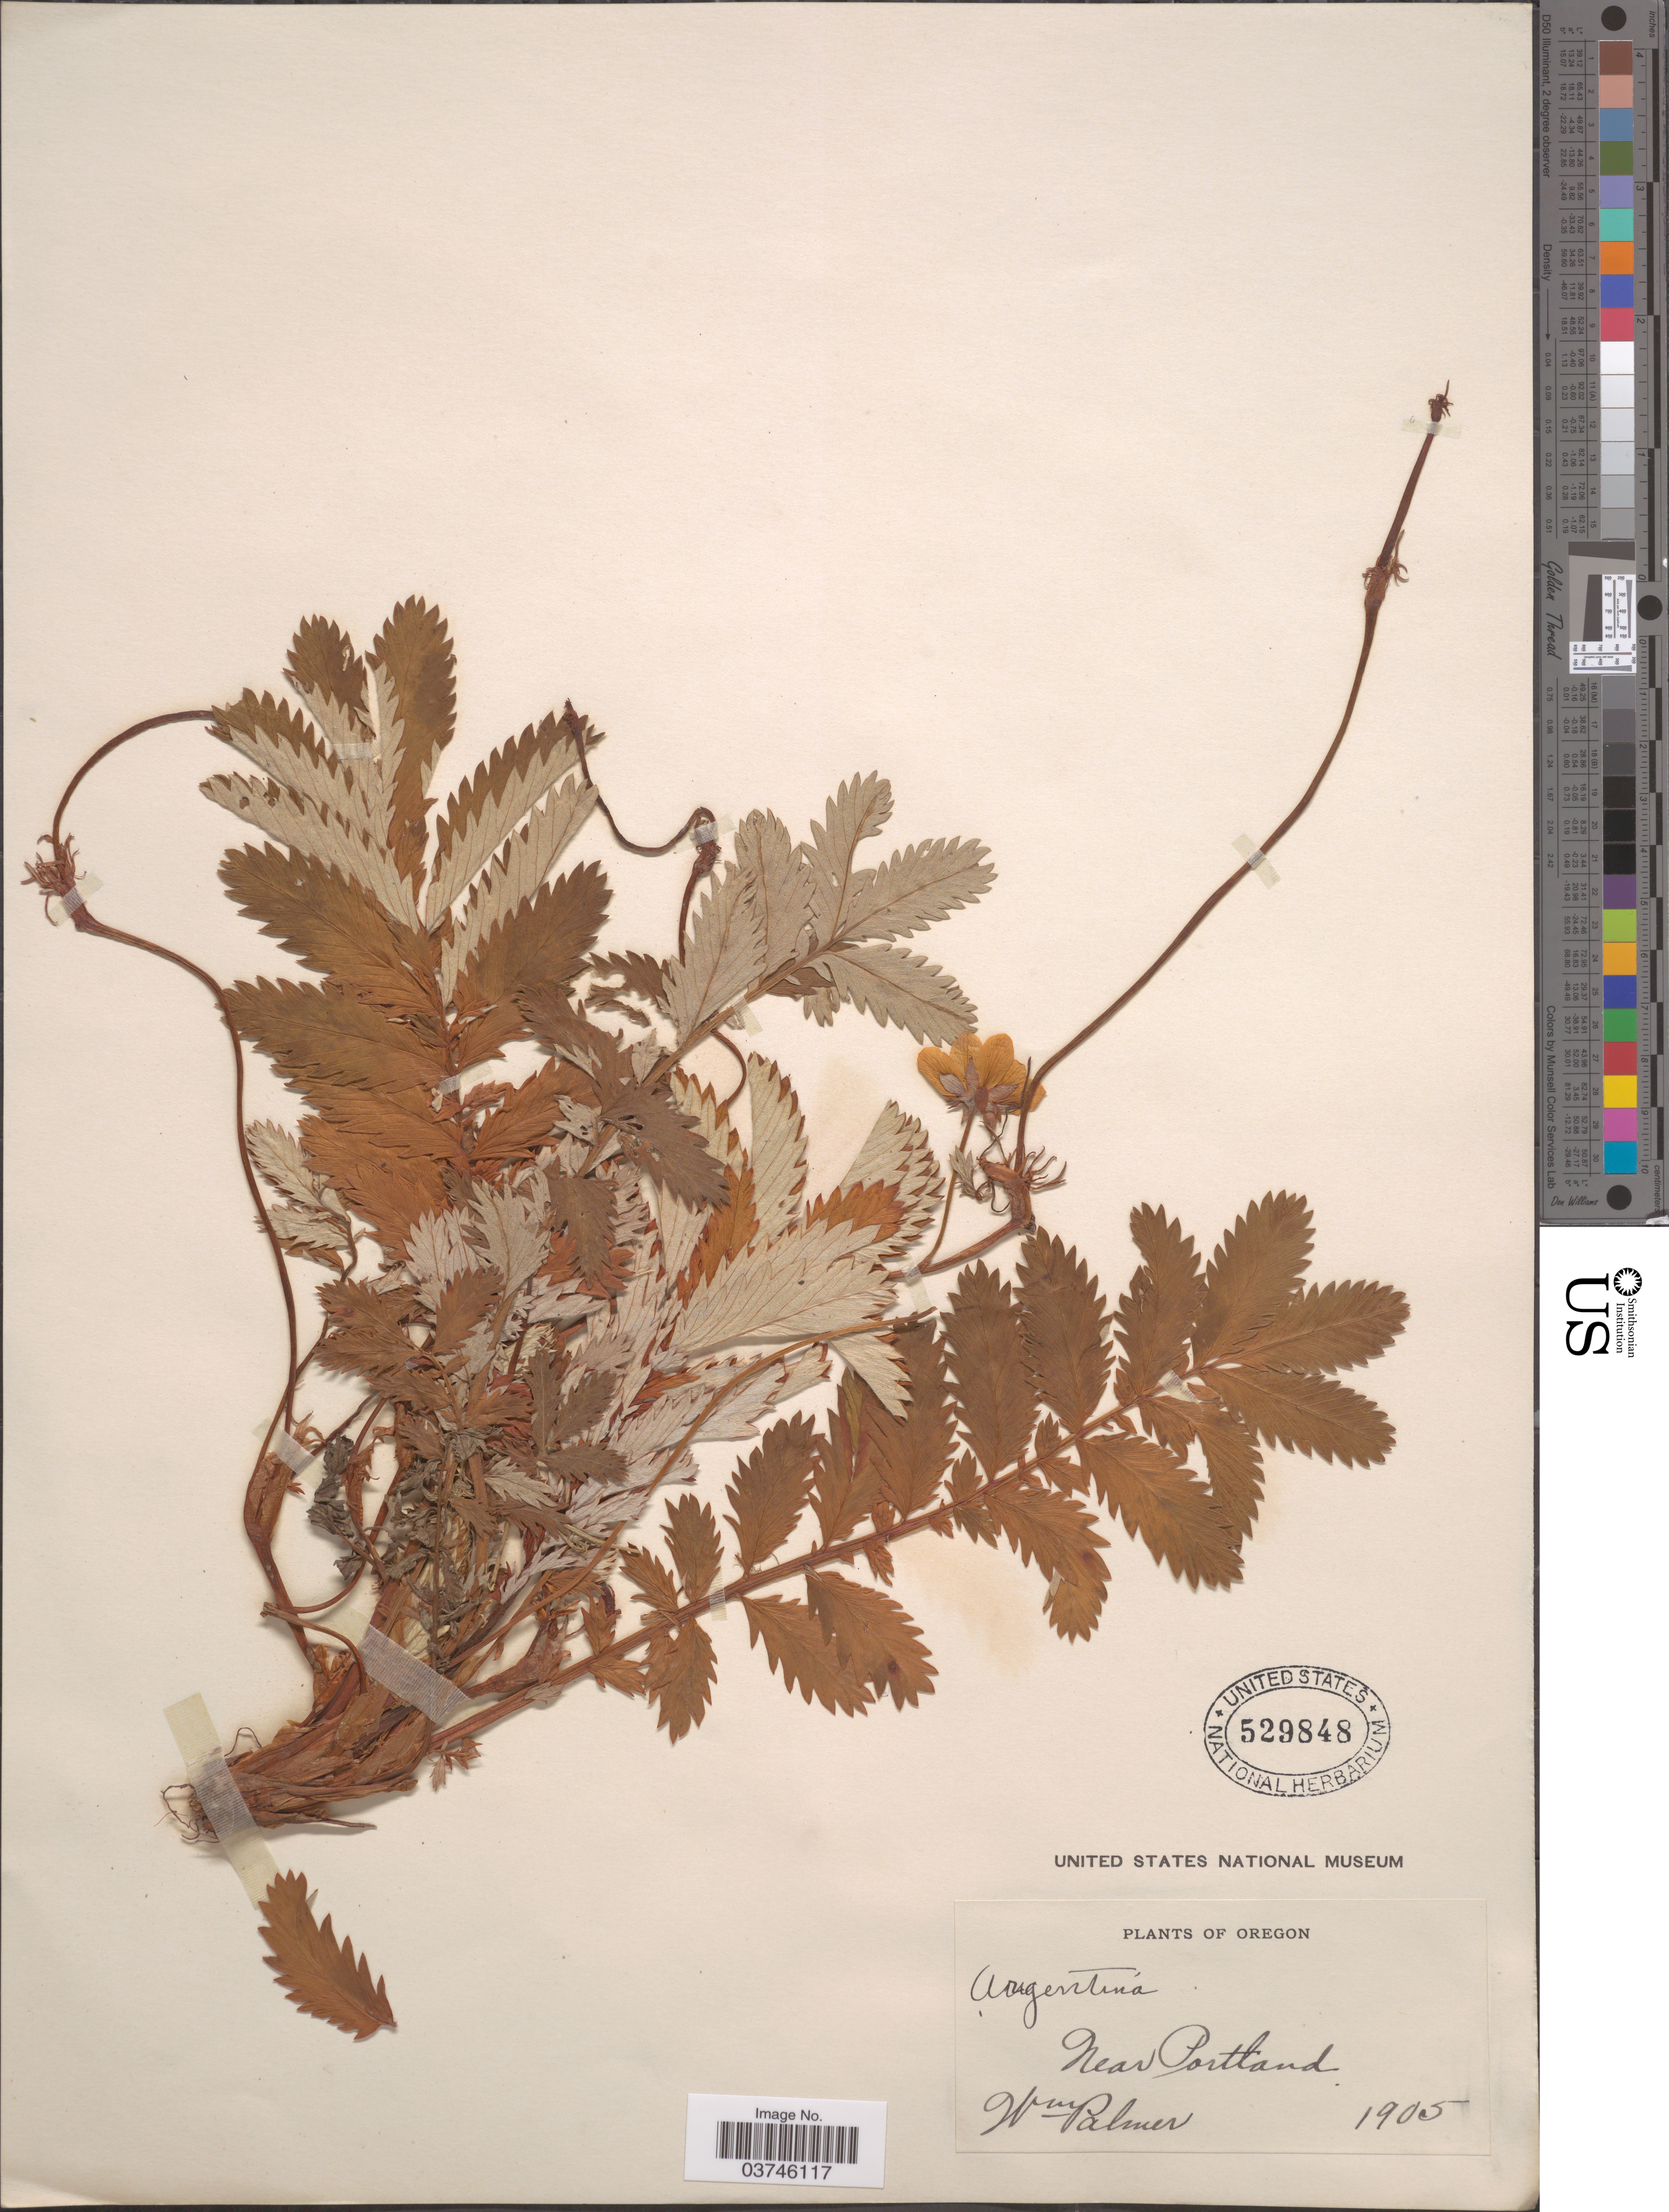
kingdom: Plantae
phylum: Tracheophyta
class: Magnoliopsida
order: Rosales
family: Rosaceae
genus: Argentina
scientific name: Argentina sp.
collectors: W. Palmer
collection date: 1905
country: United States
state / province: Oregon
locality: Near Portland.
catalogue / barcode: US 529848